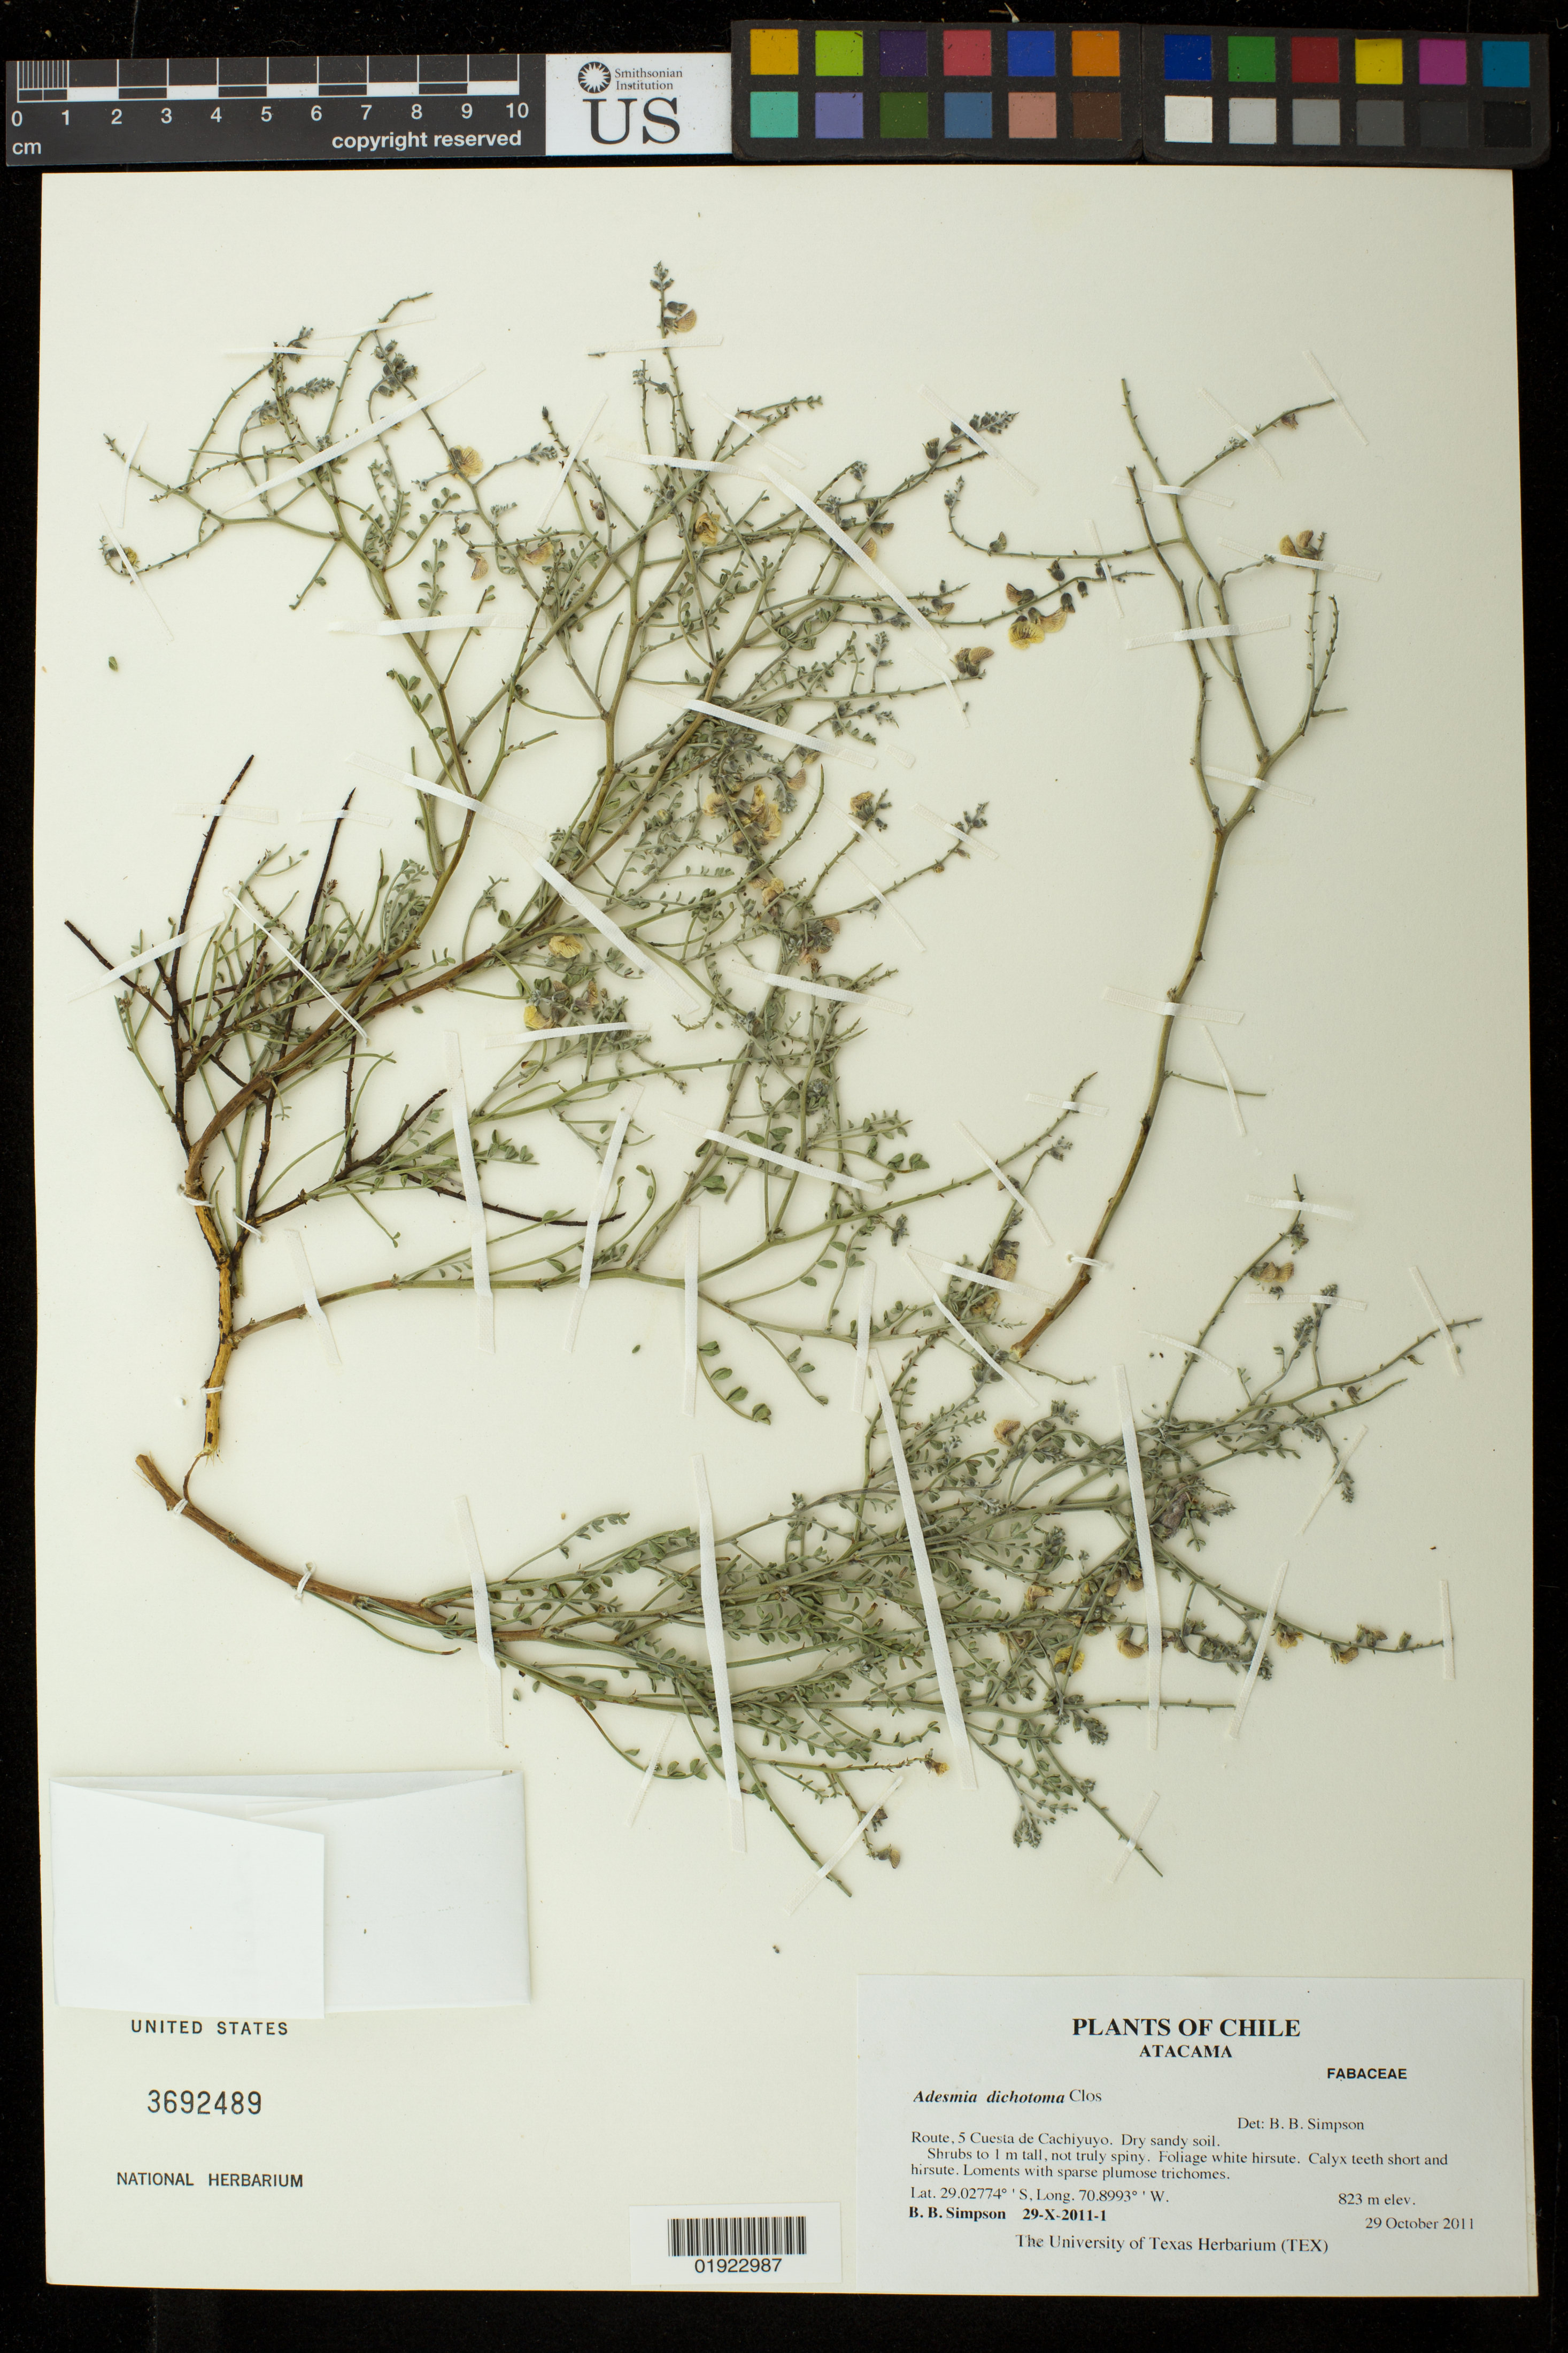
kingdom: Plantae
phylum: Tracheophyta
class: Magnoliopsida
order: Fabales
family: Fabaceae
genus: Adesmia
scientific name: Adesmia dichotoma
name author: Clos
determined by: Simpson, B. B.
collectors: B. Simpson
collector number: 29-X-2011-1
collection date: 2011-10-29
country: Chile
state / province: Atacama (III)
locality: Route 5, Cuesta de Cachiyuyo.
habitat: Dry sandy soil.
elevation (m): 823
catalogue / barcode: US 3692489